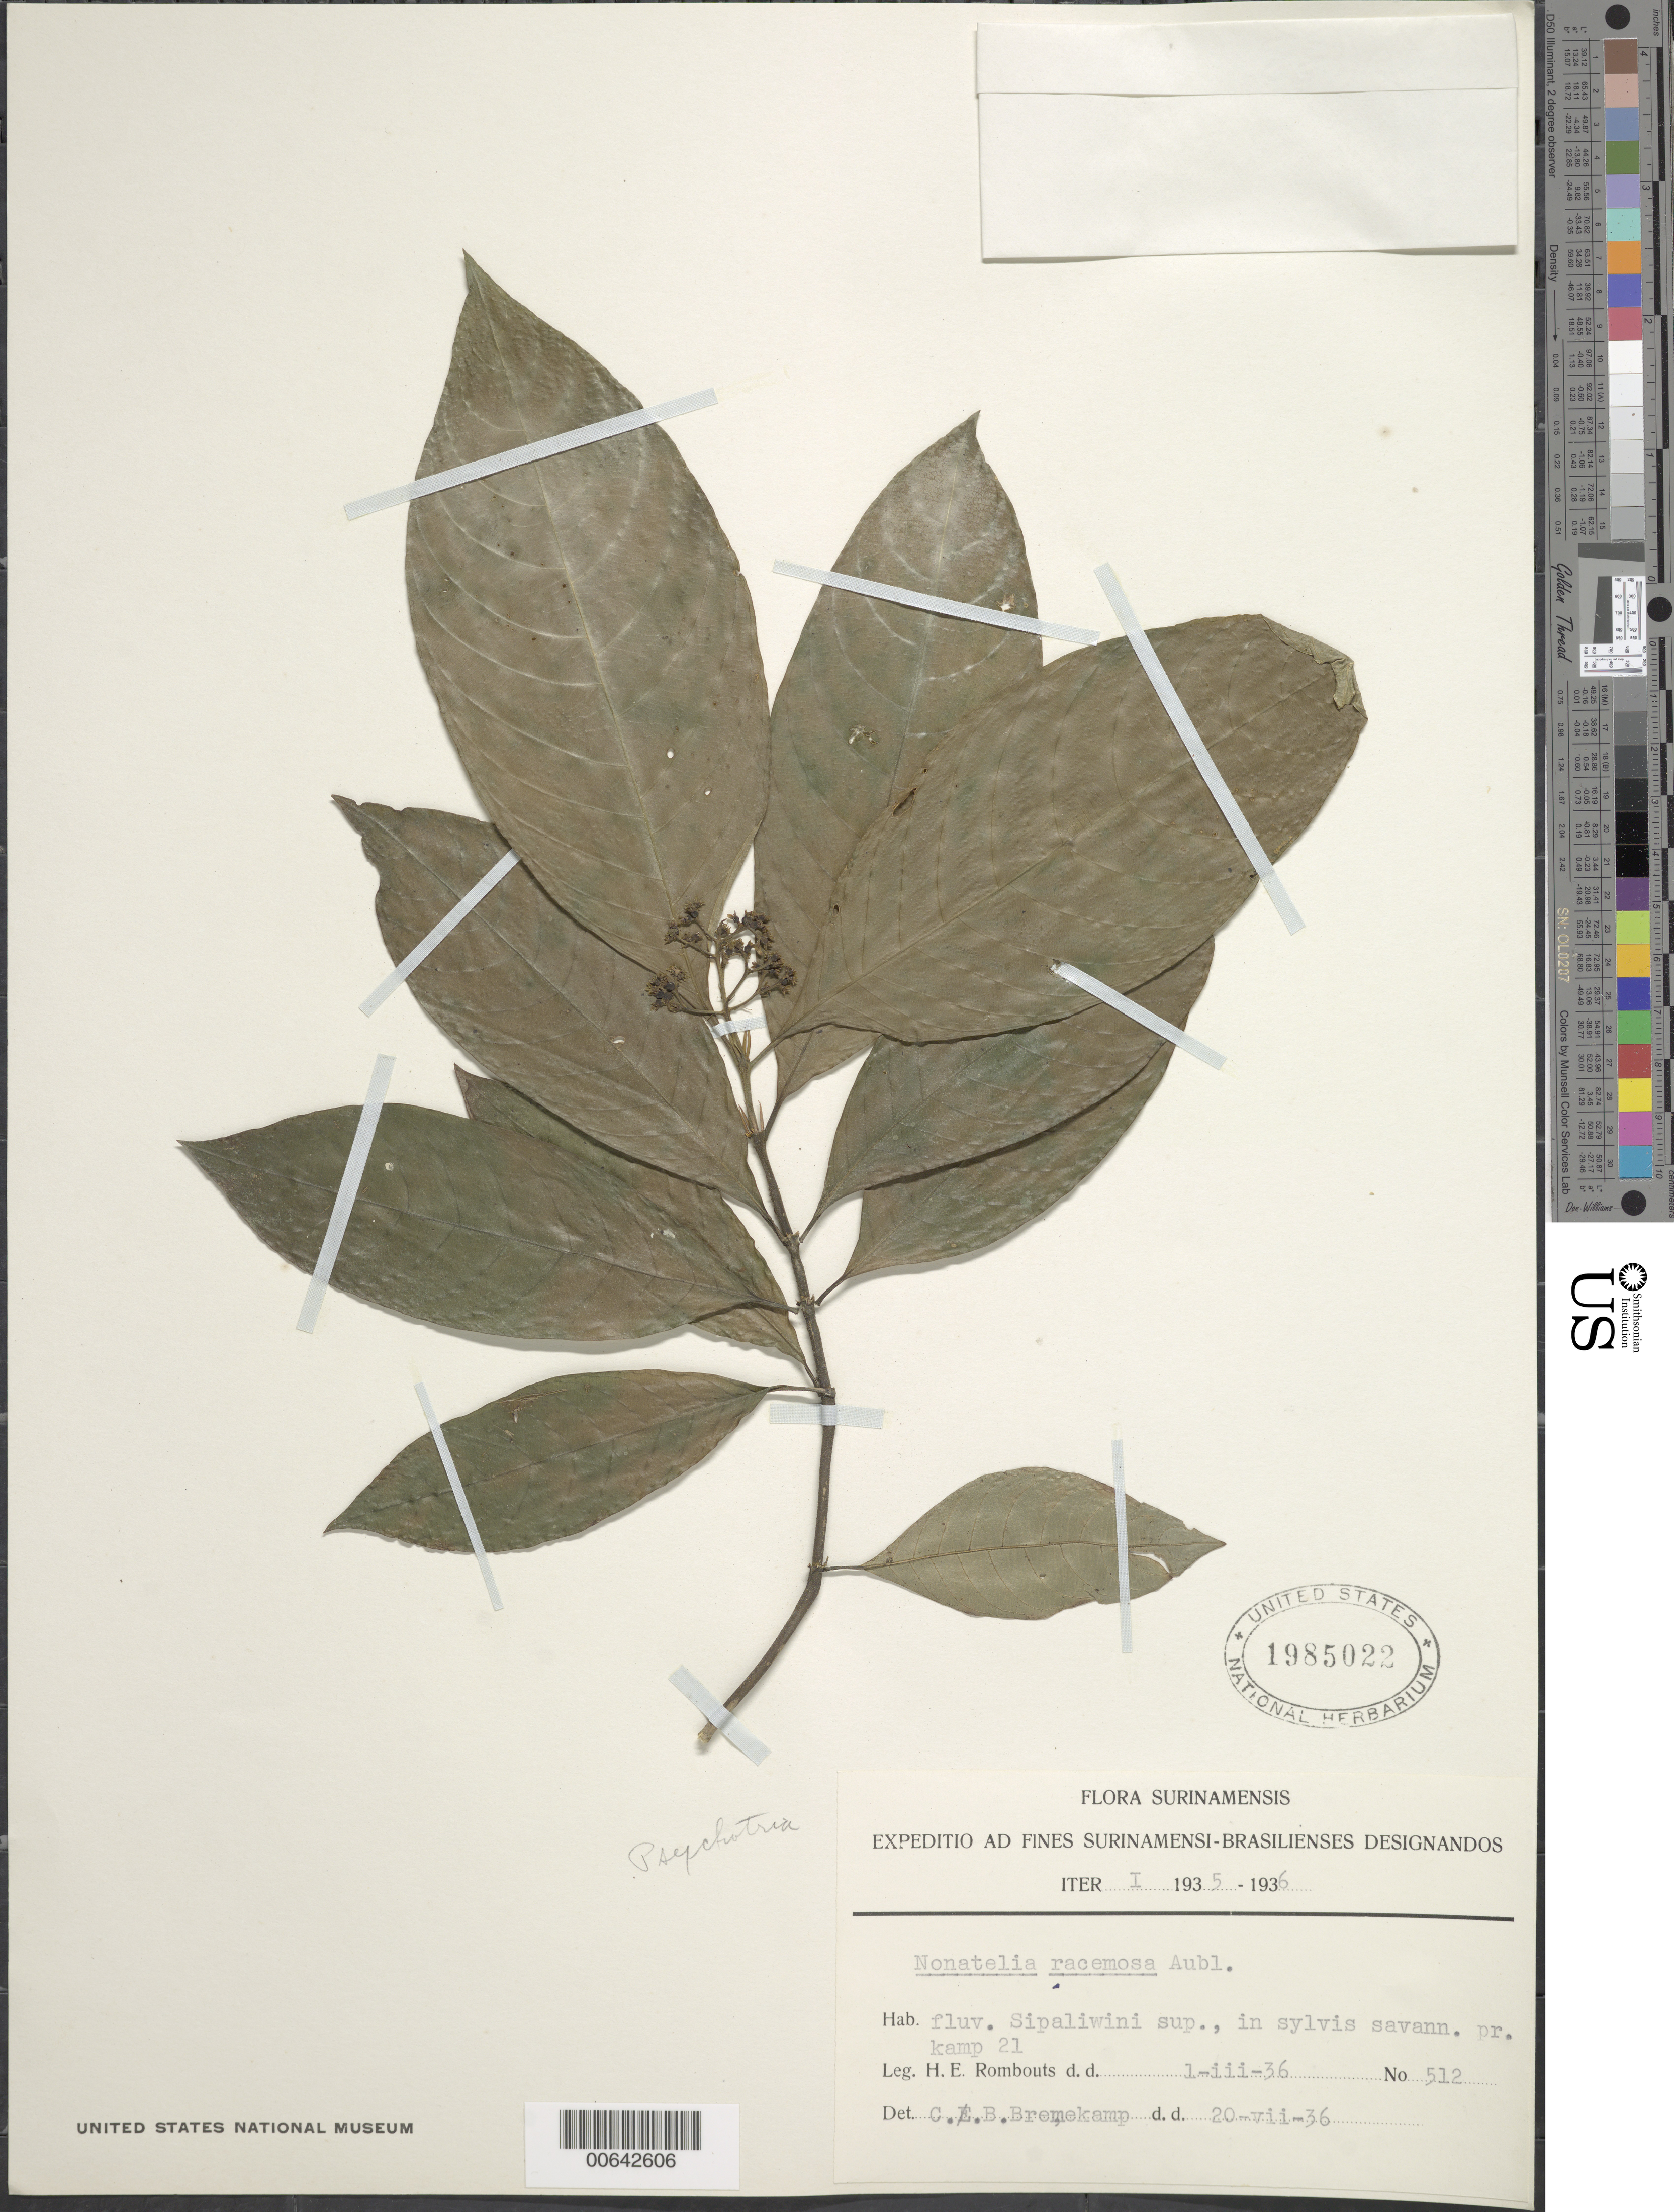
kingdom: Plantae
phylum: Tracheophyta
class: Magnoliopsida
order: Gentianales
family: Rubiaceae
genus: Palicourea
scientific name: Palicourea racemosa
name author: (Aubl.) Borhidi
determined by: Kirkbride, J. H., Jr.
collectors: H. Rombouts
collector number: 512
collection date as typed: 1-Mar-36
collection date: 1936-03-01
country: Suriname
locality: Upper Sipaliwini R., camp XXI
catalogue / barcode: US 1985022